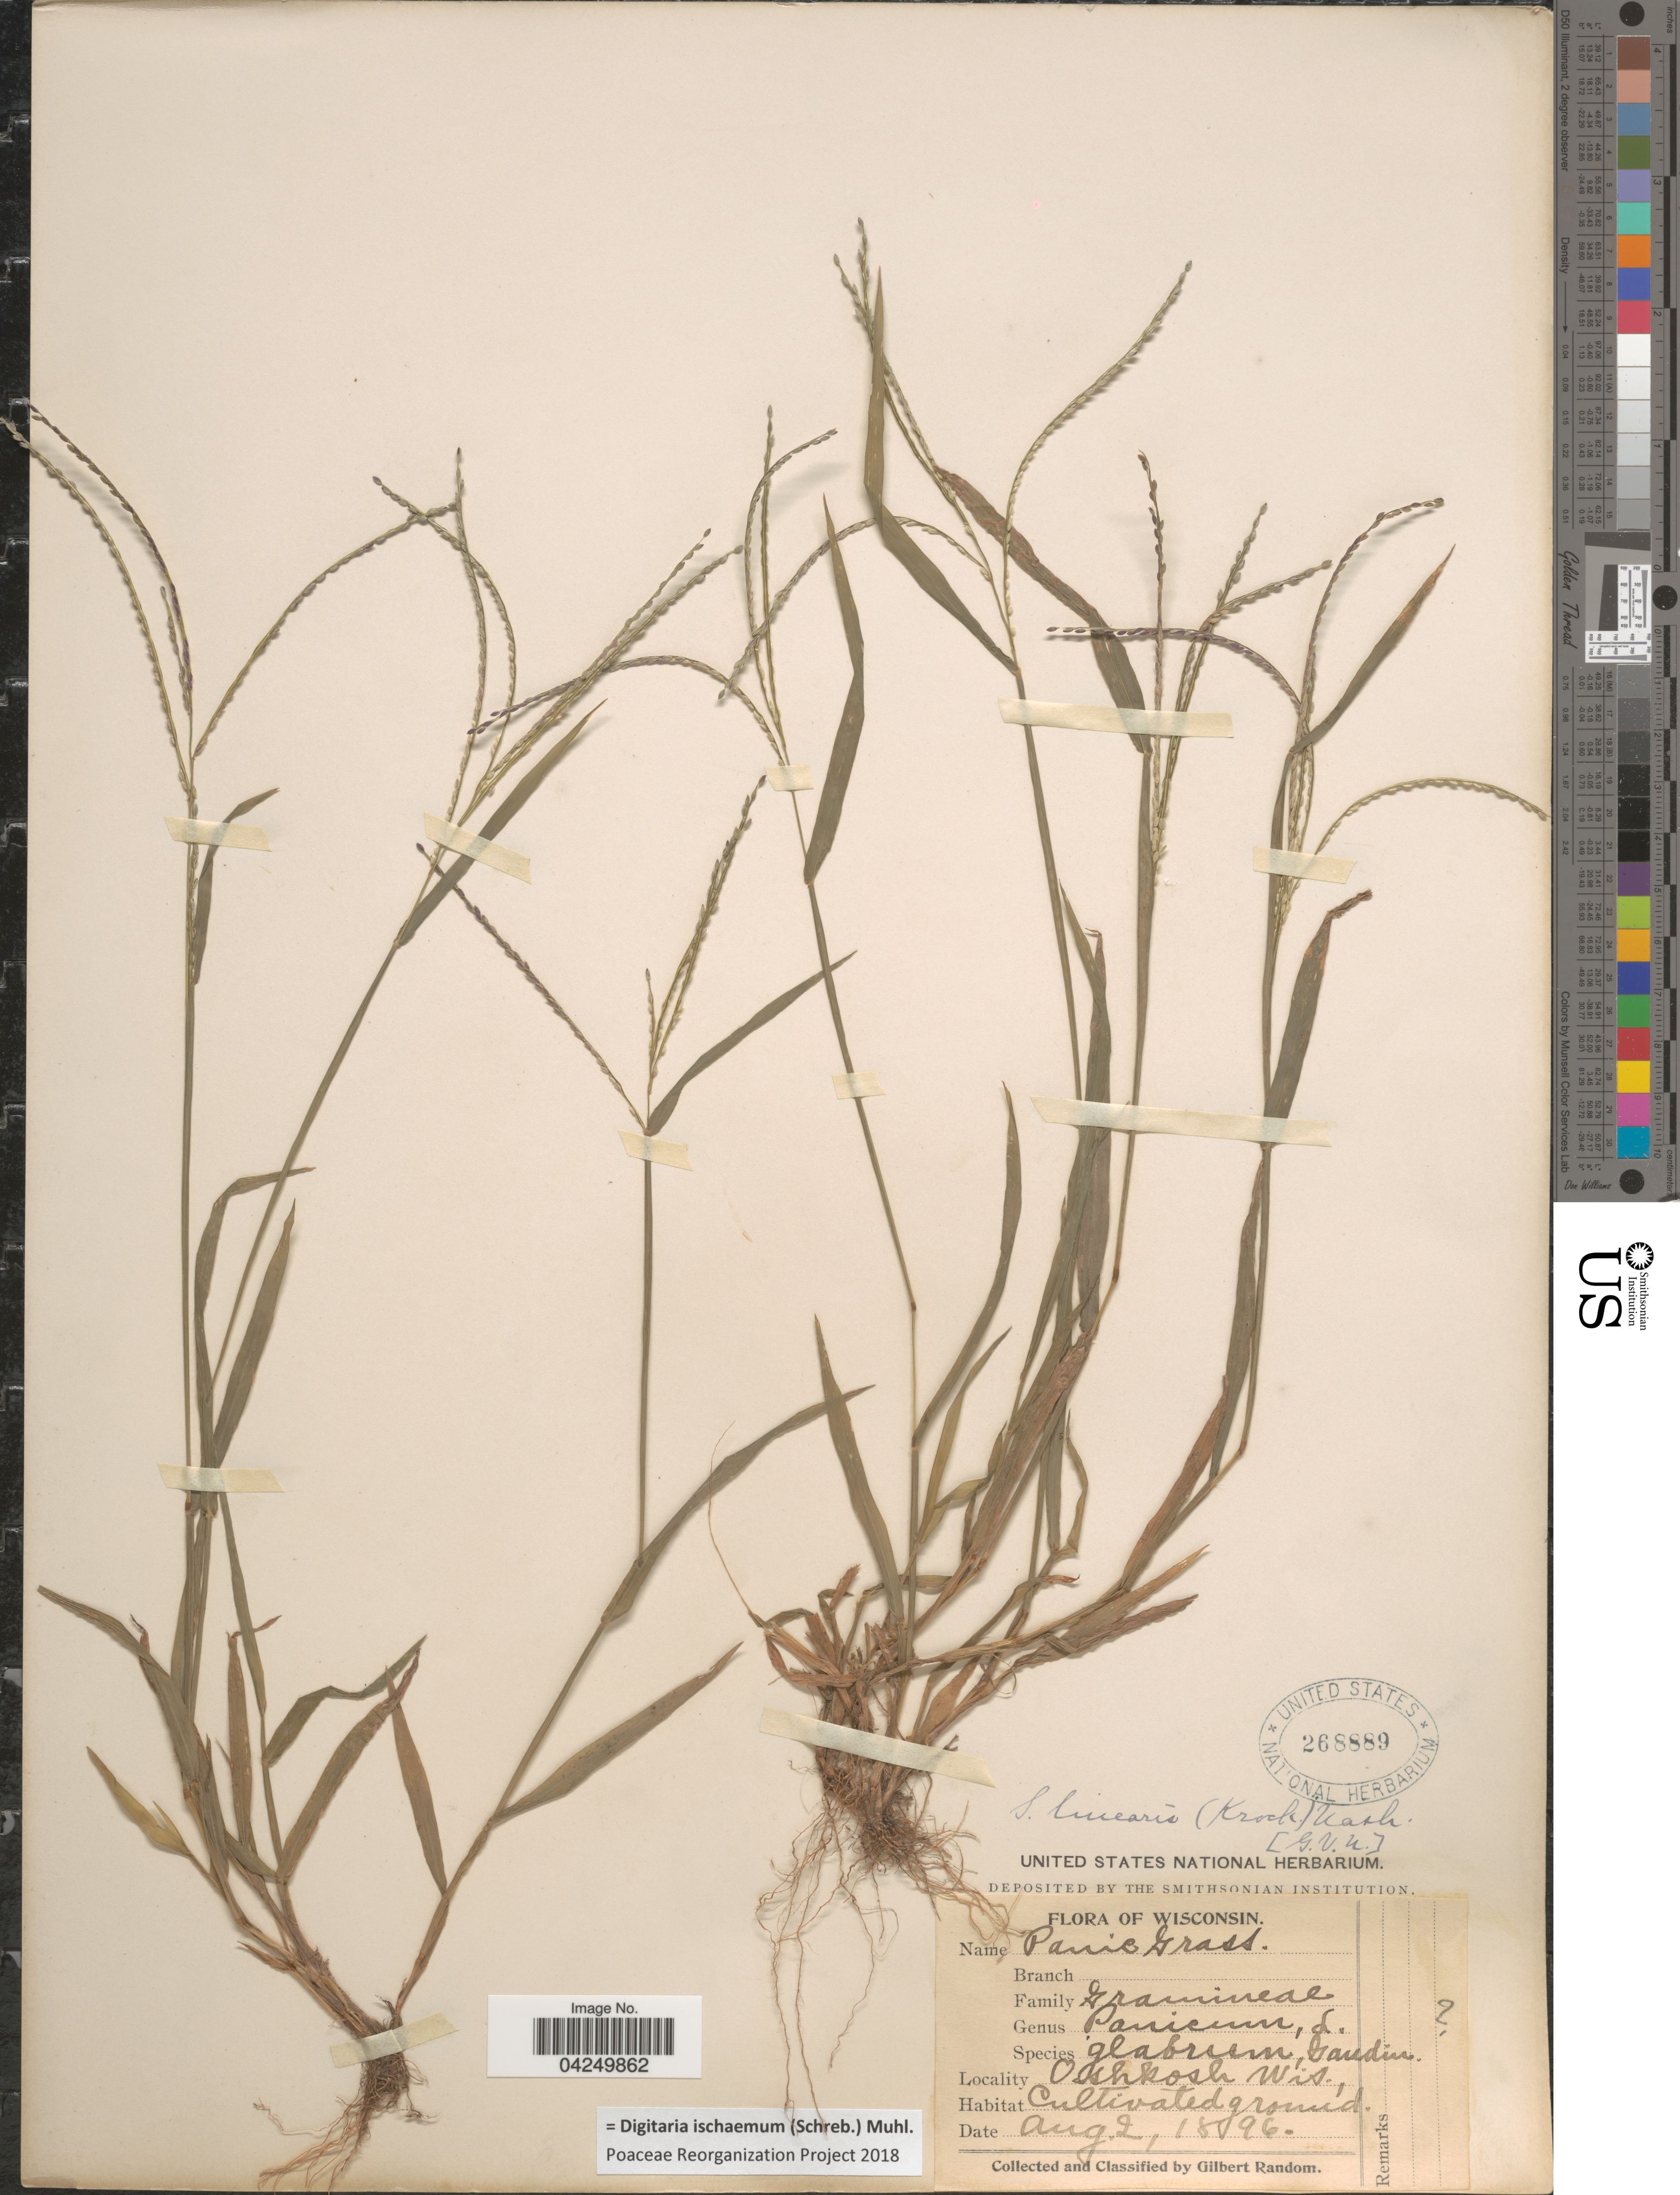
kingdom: Plantae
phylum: Tracheophyta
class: Liliopsida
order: Poales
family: Poaceae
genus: Digitaria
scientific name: Digitaria ischaemum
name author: (Schreber) Schreber ex Muhl.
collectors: G. Random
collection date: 1896-08-02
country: United States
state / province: Wisconsin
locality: Oshkosh. Cultivated ground.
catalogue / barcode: US 268889